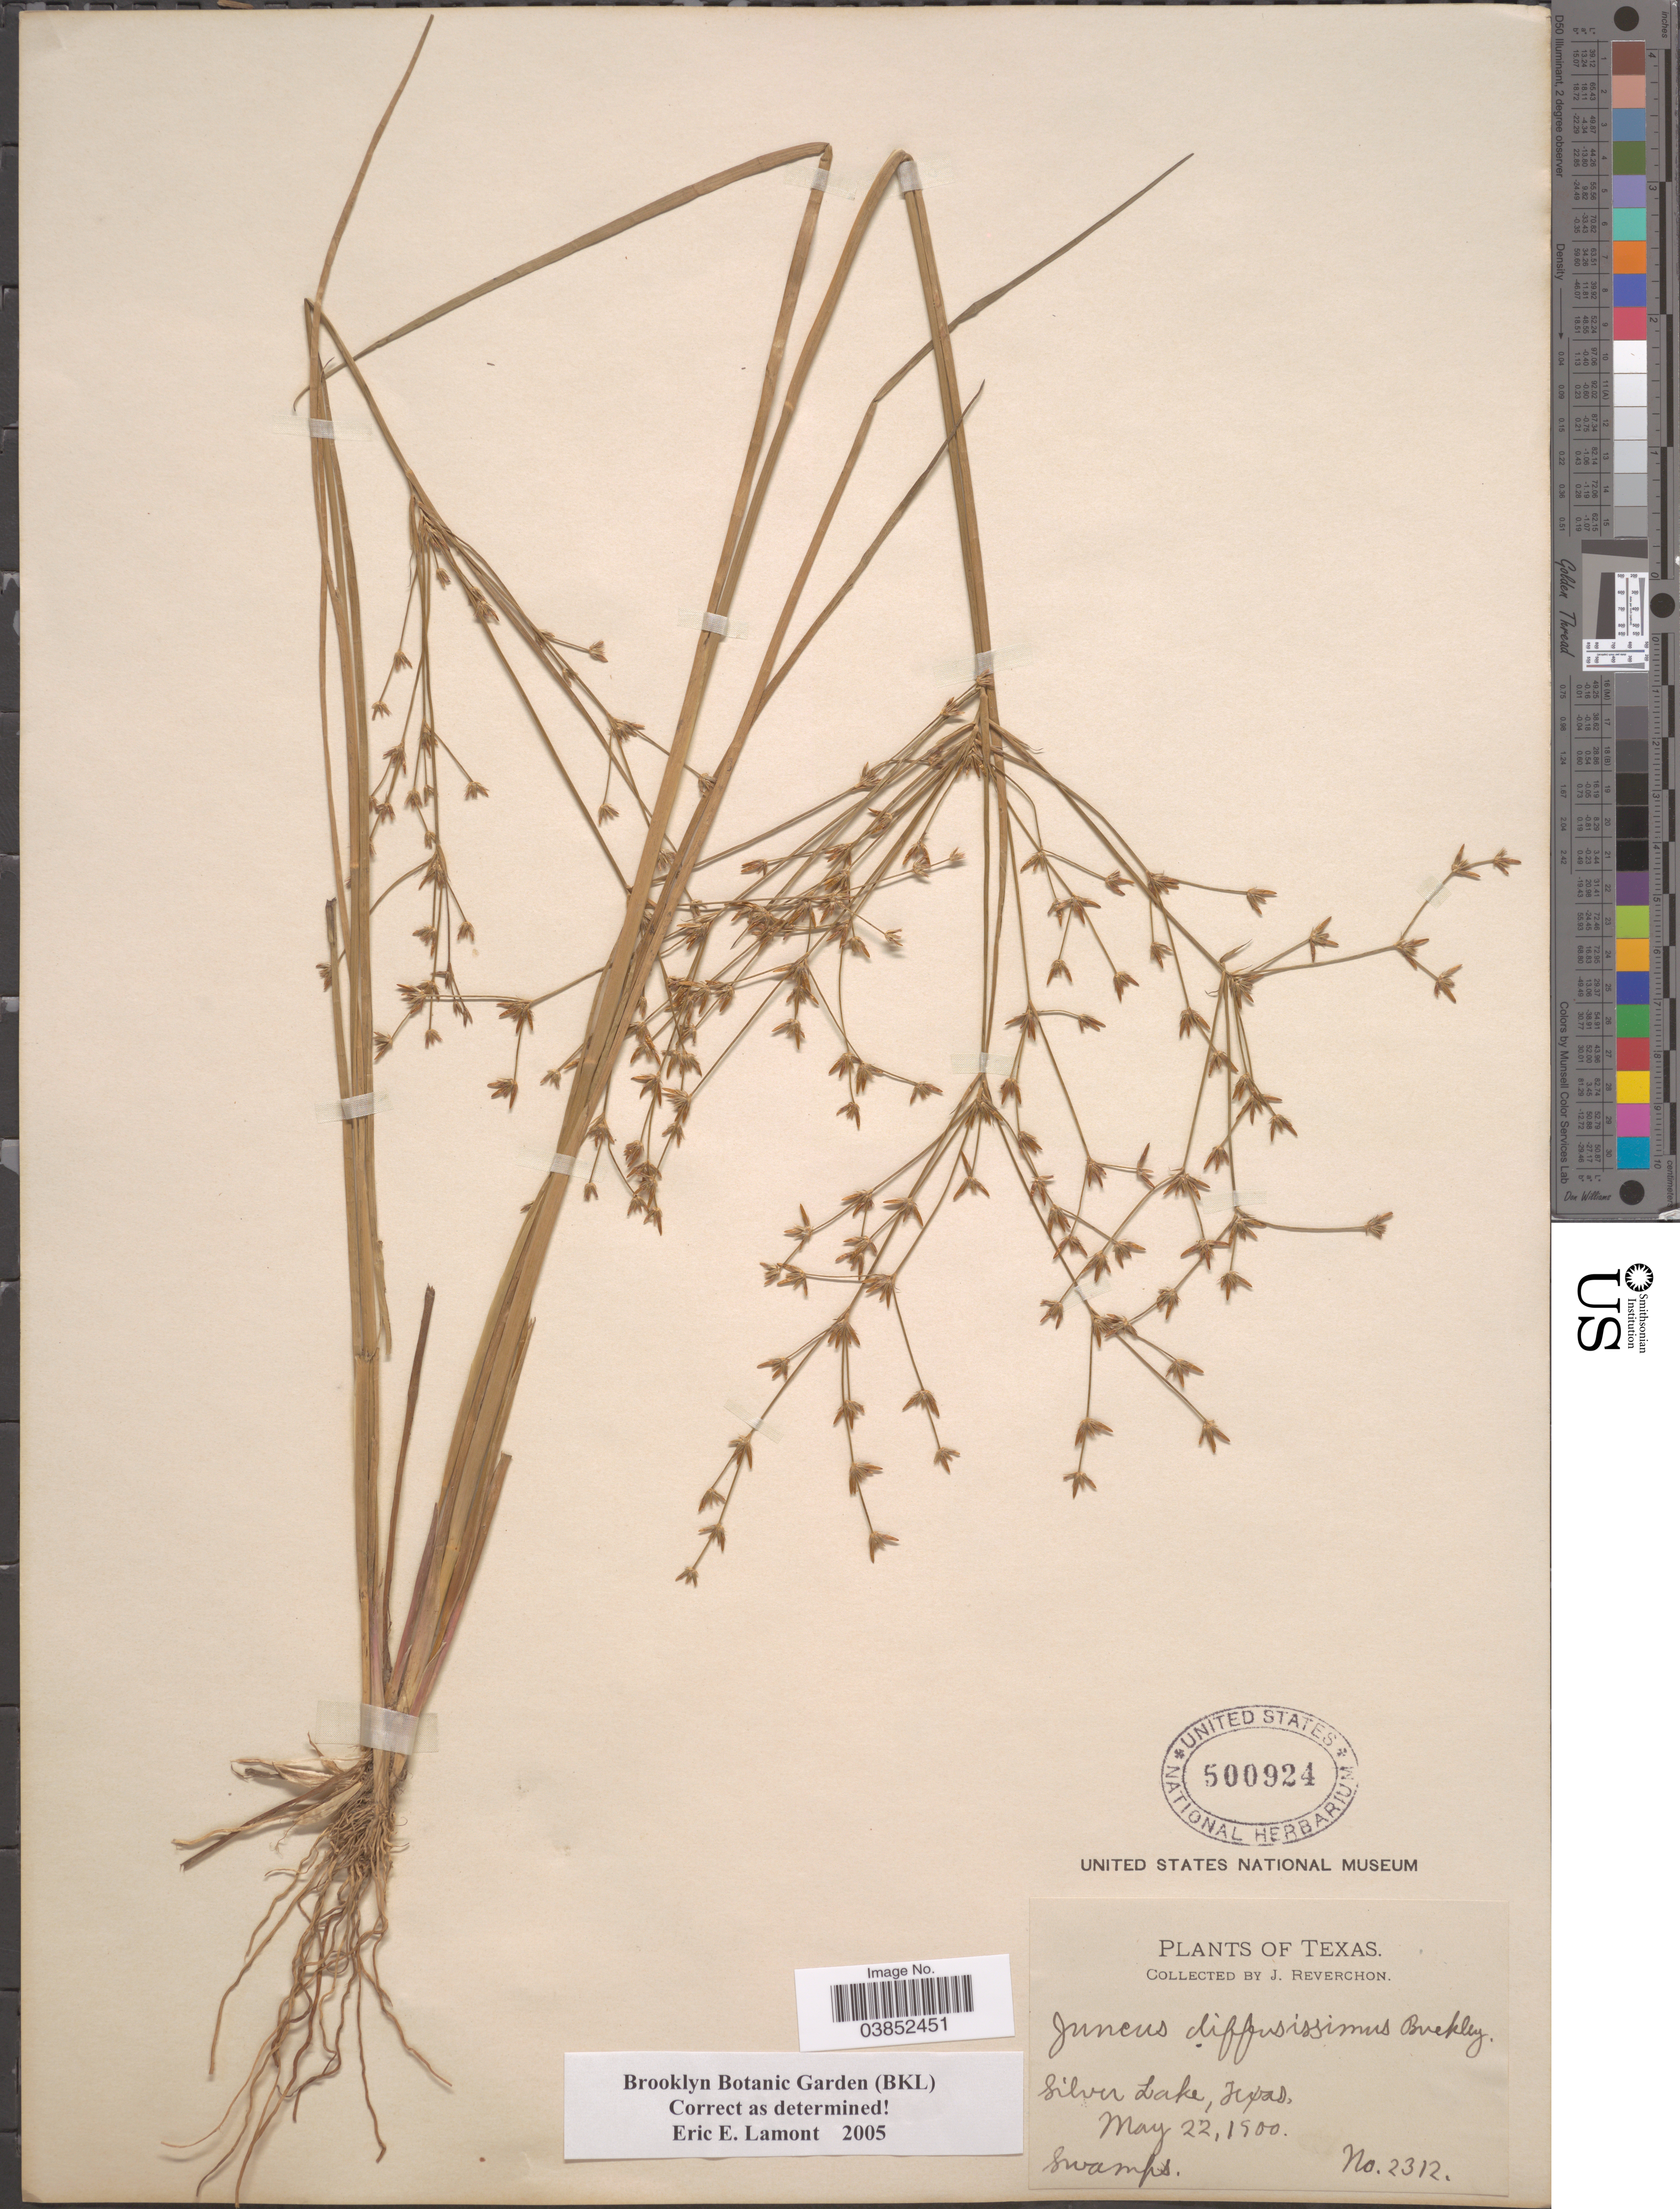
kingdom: Plantae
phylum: Tracheophyta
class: Liliopsida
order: Poales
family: Juncaceae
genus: Juncus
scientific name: Juncus diffusissimus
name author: Buckley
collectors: J. Reverchon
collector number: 2312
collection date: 1900-05-22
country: United States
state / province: Texas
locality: Silver Lake.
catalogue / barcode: US 500924